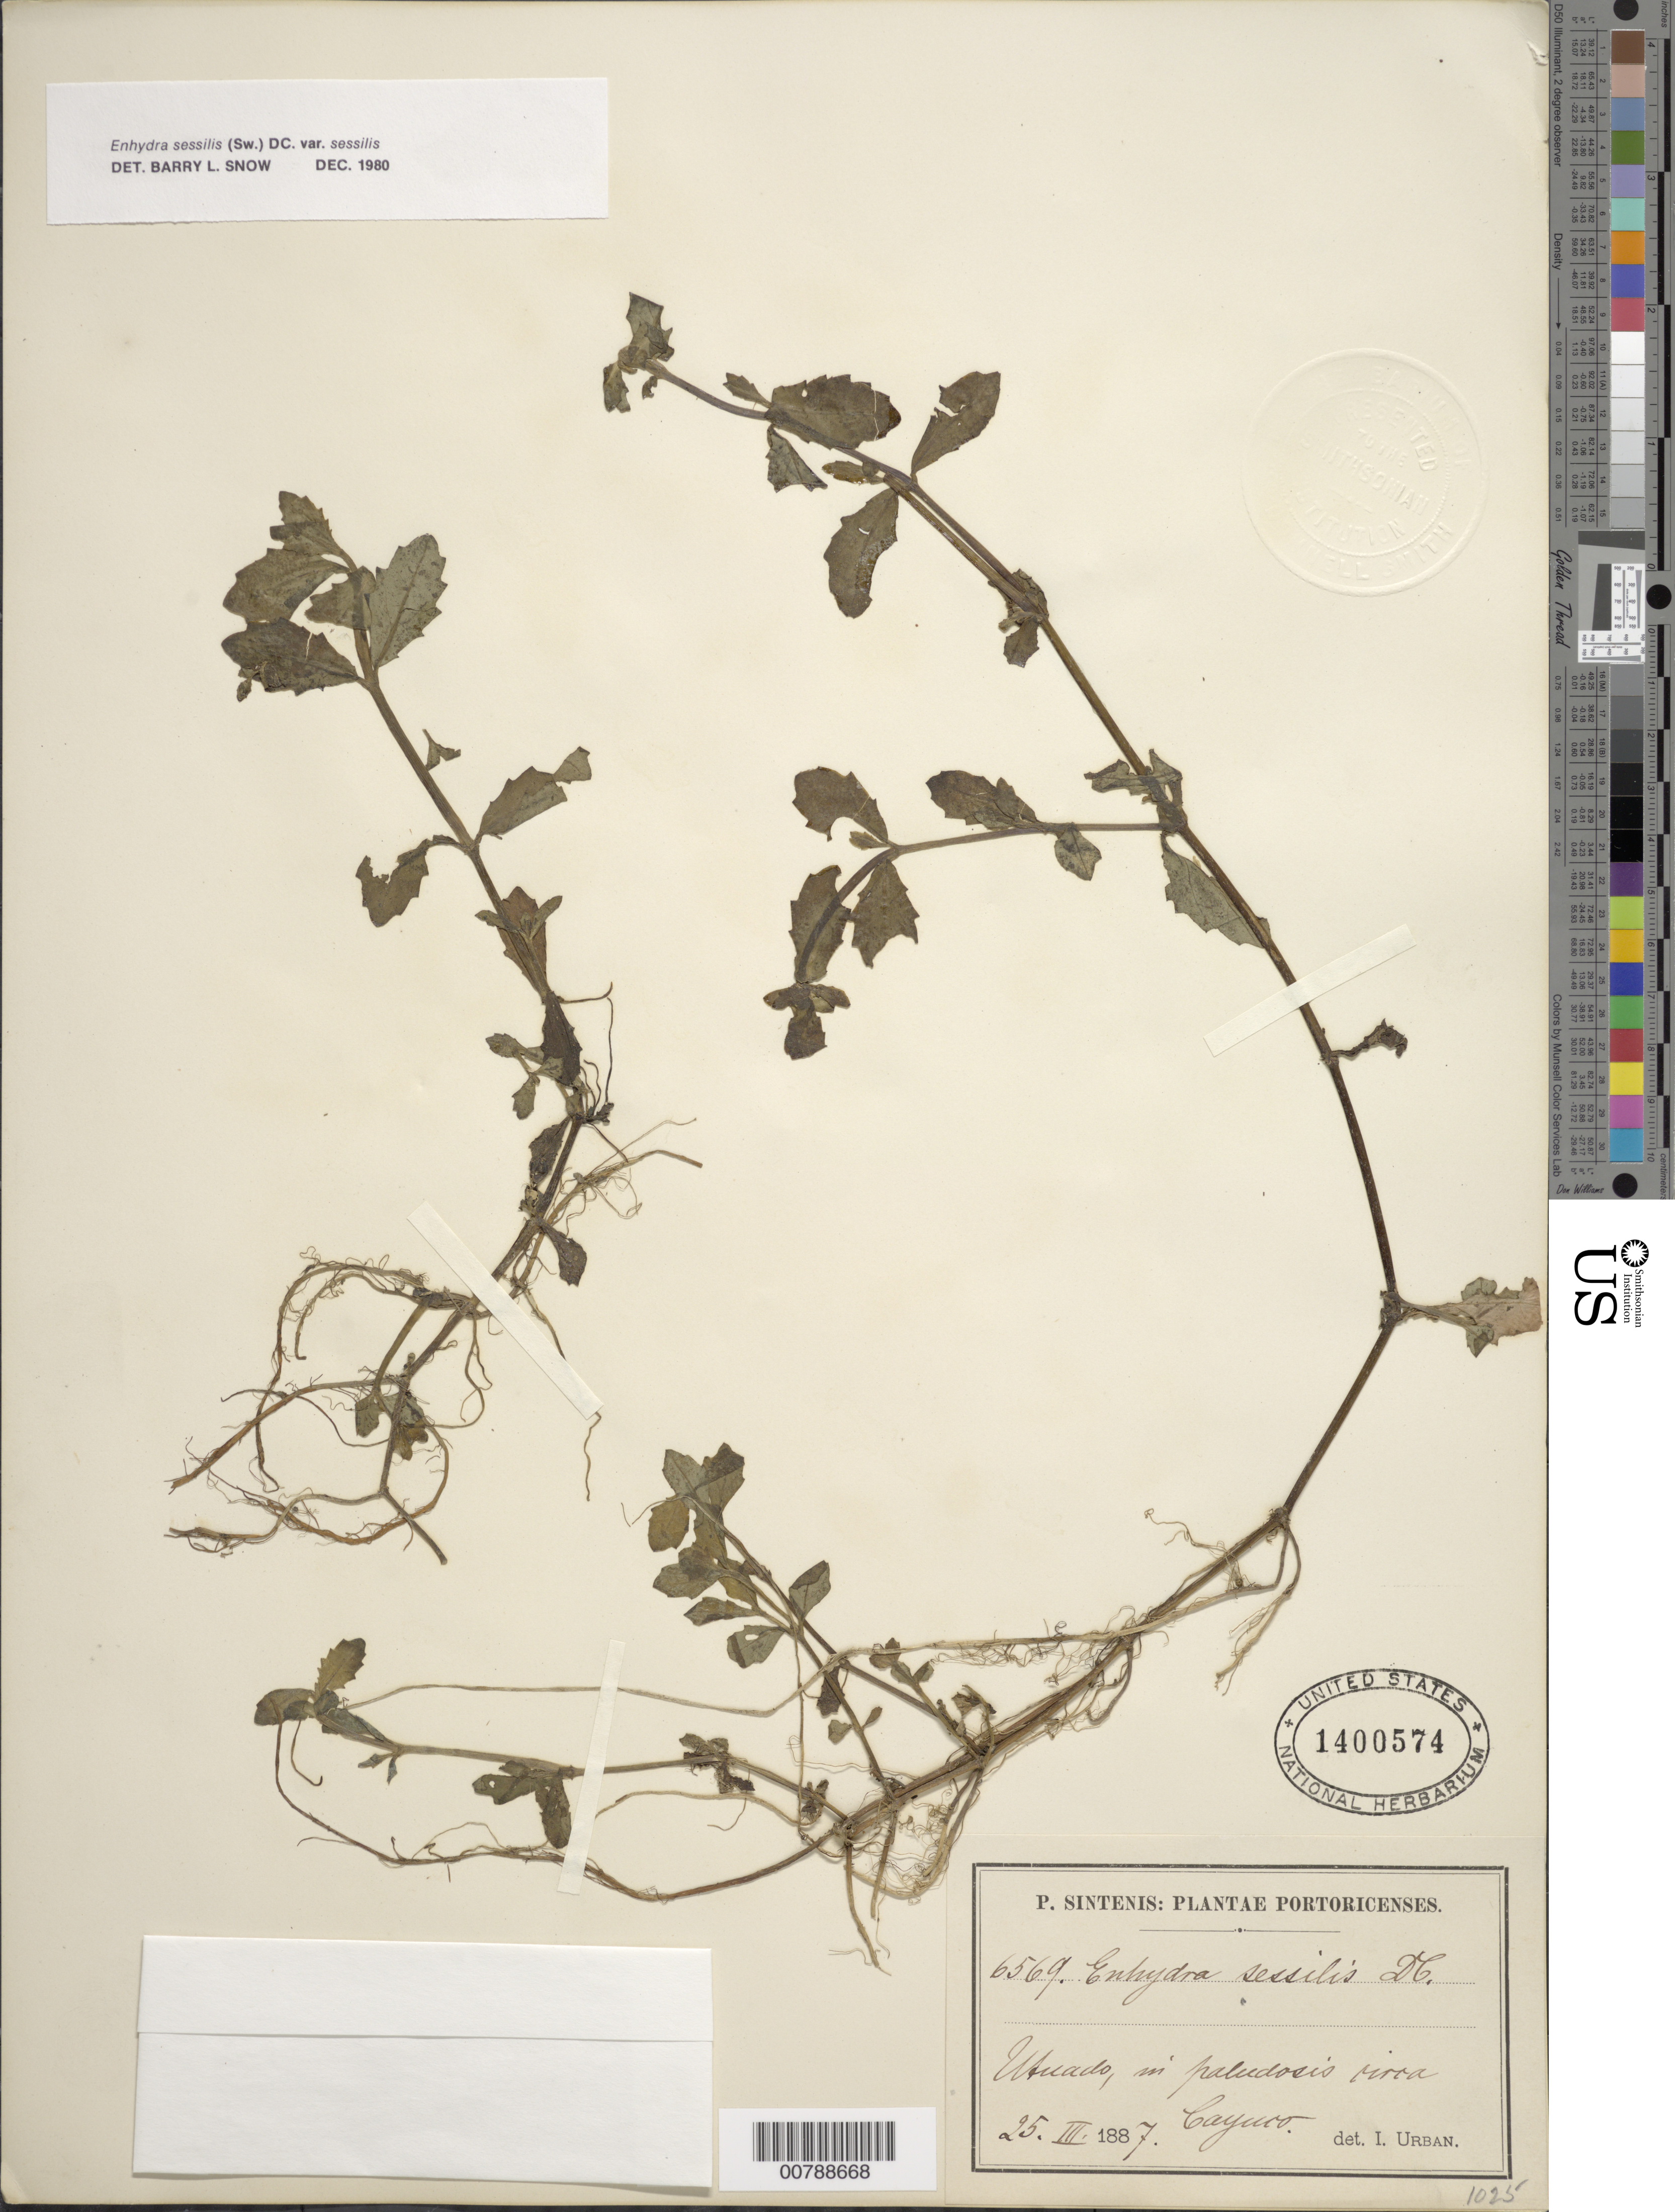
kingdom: Plantae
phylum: Tracheophyta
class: Magnoliopsida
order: Asterales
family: Asteraceae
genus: Enhydra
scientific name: Enhydra sessilis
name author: (Sw.) DC.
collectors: P. Sintenis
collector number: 6569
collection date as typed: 25 Mar 1887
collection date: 1887-03-25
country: Puerto Rico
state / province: Utuado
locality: Utuado, in paludosis circa Cayuco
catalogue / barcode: US 1400574